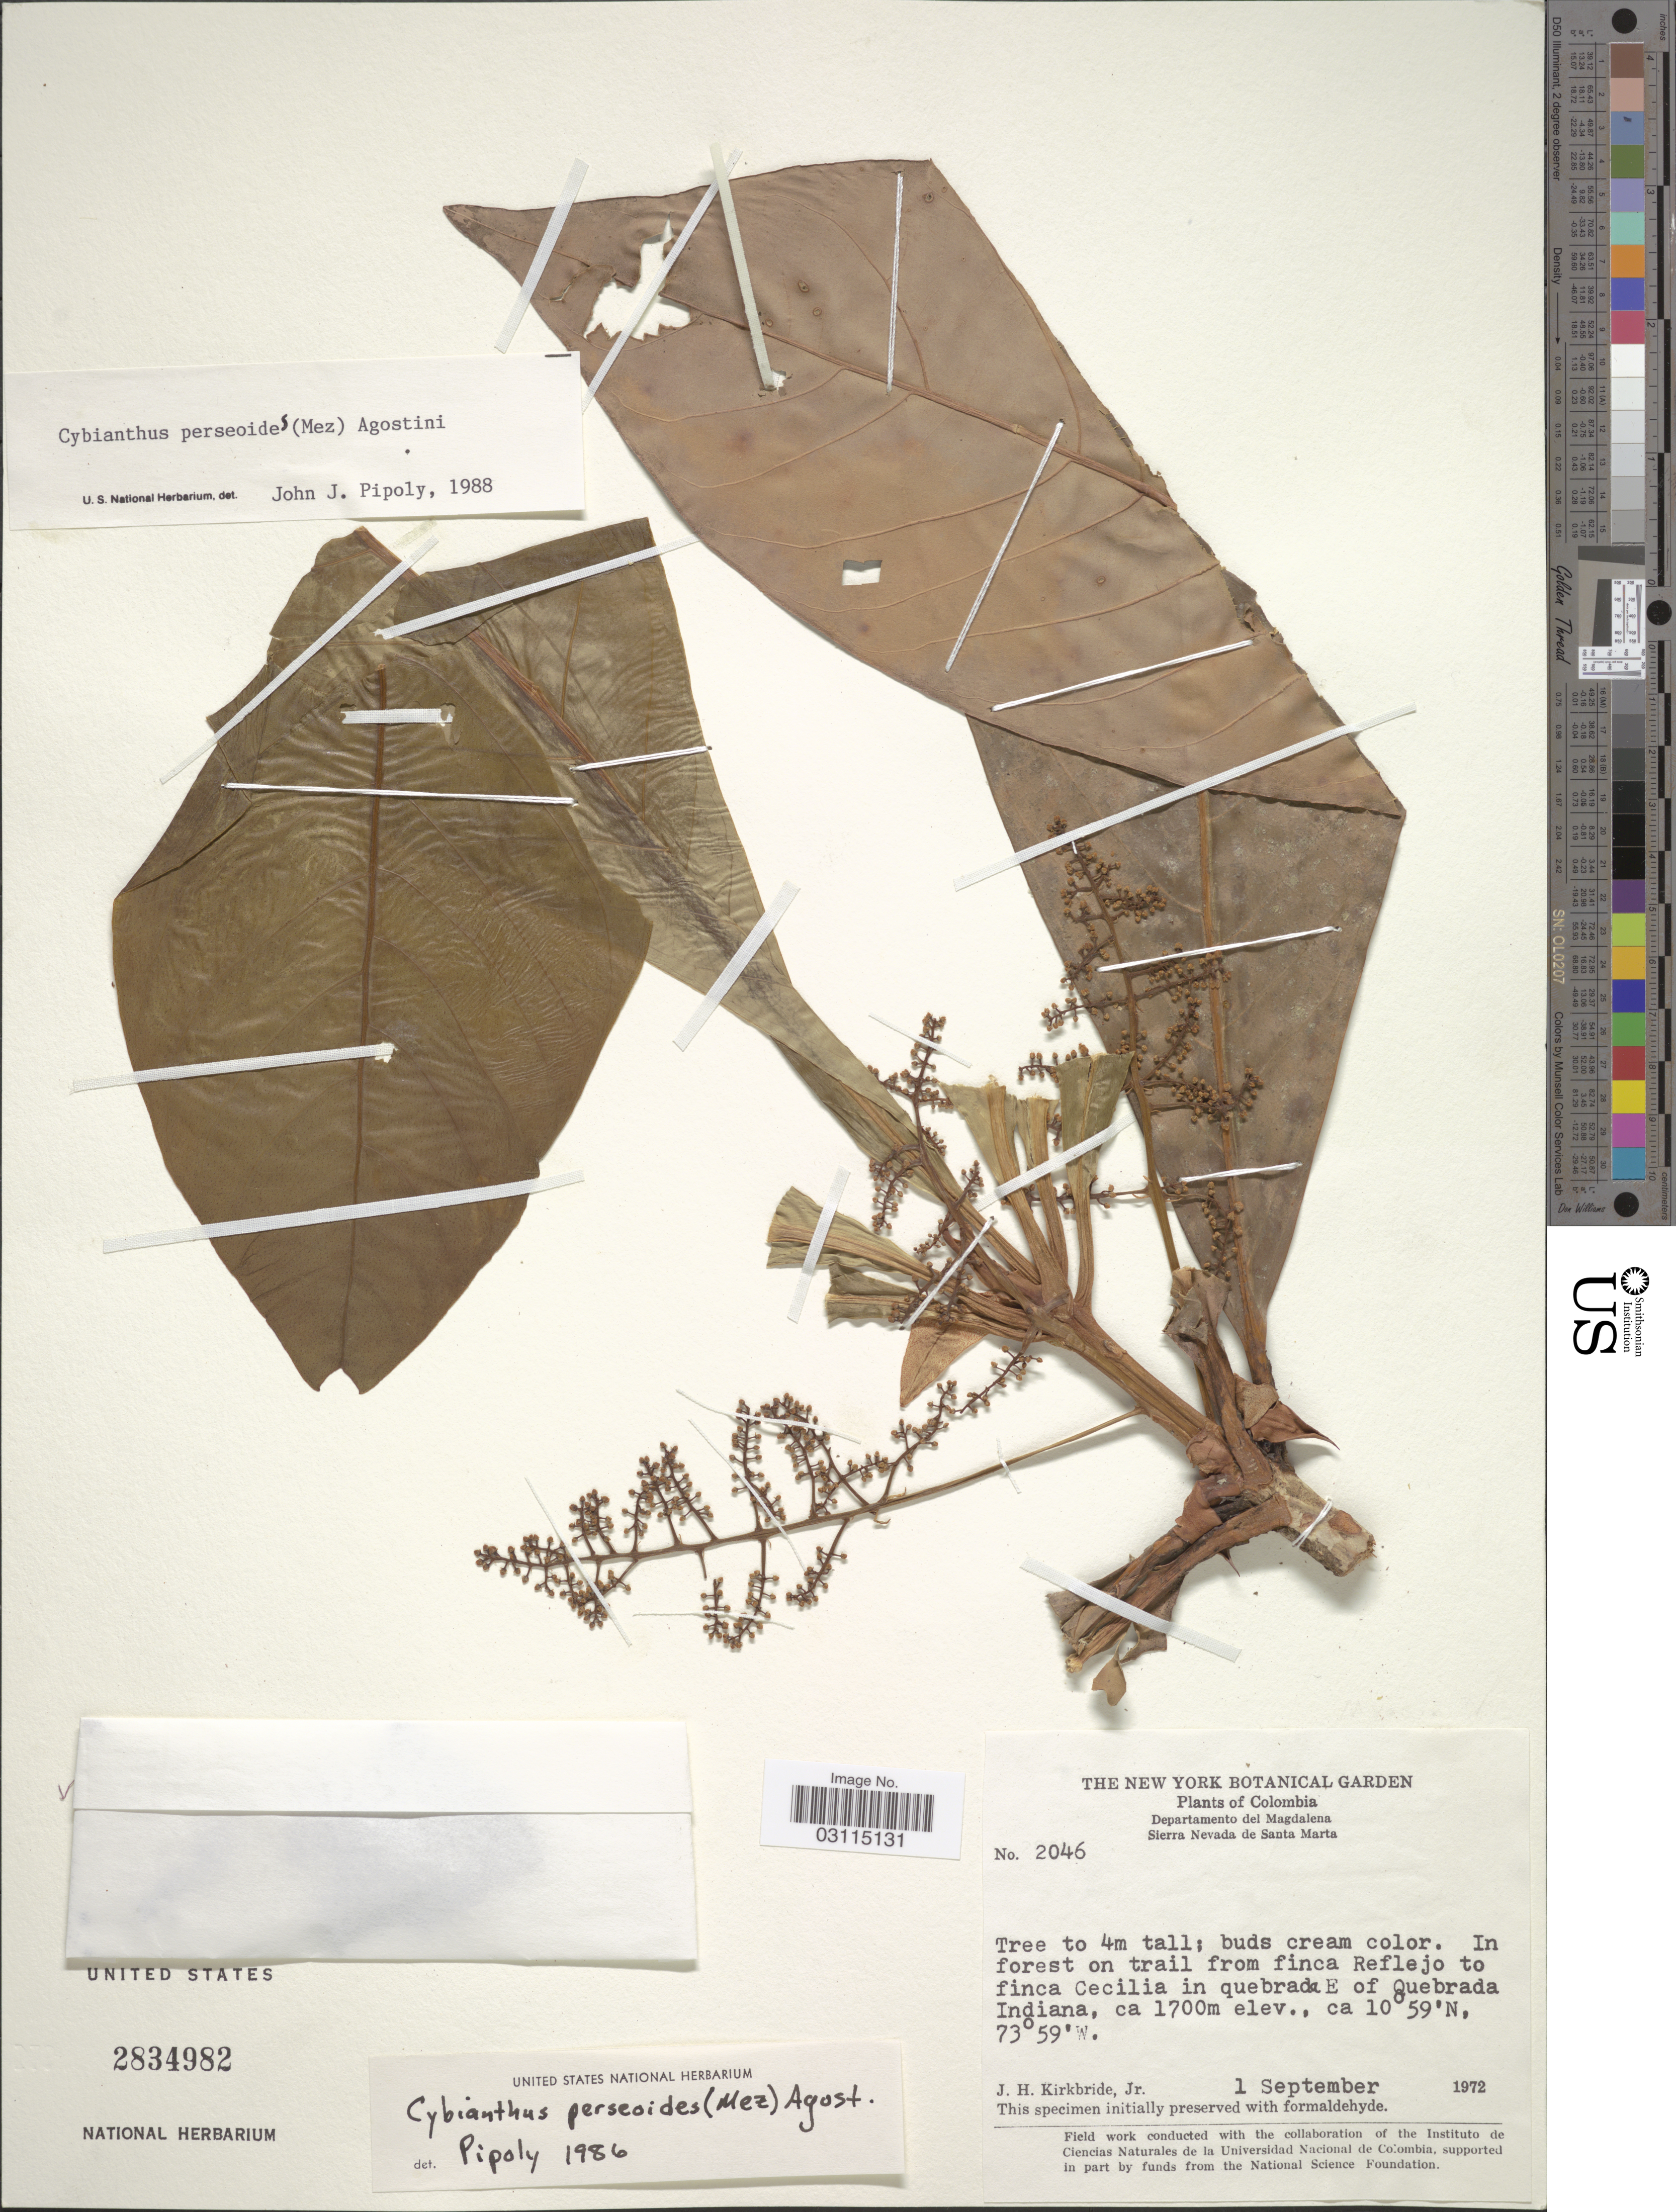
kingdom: Plantae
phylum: Tracheophyta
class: Magnoliopsida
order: Ericales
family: Primulaceae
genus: Cybianthus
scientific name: Cybianthus perseoides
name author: (Mez) G. Agostini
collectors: J. H. Kirkbride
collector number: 2046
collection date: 1972-09-01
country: Colombia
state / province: Magdalena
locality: Departamento del Magdalena, Sierra Nevada de Santa Marta, In forest on trail from finca Reflejo to finco Cecilia in quebrada E of Quebrada Indiana.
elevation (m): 1700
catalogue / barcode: US 2834982